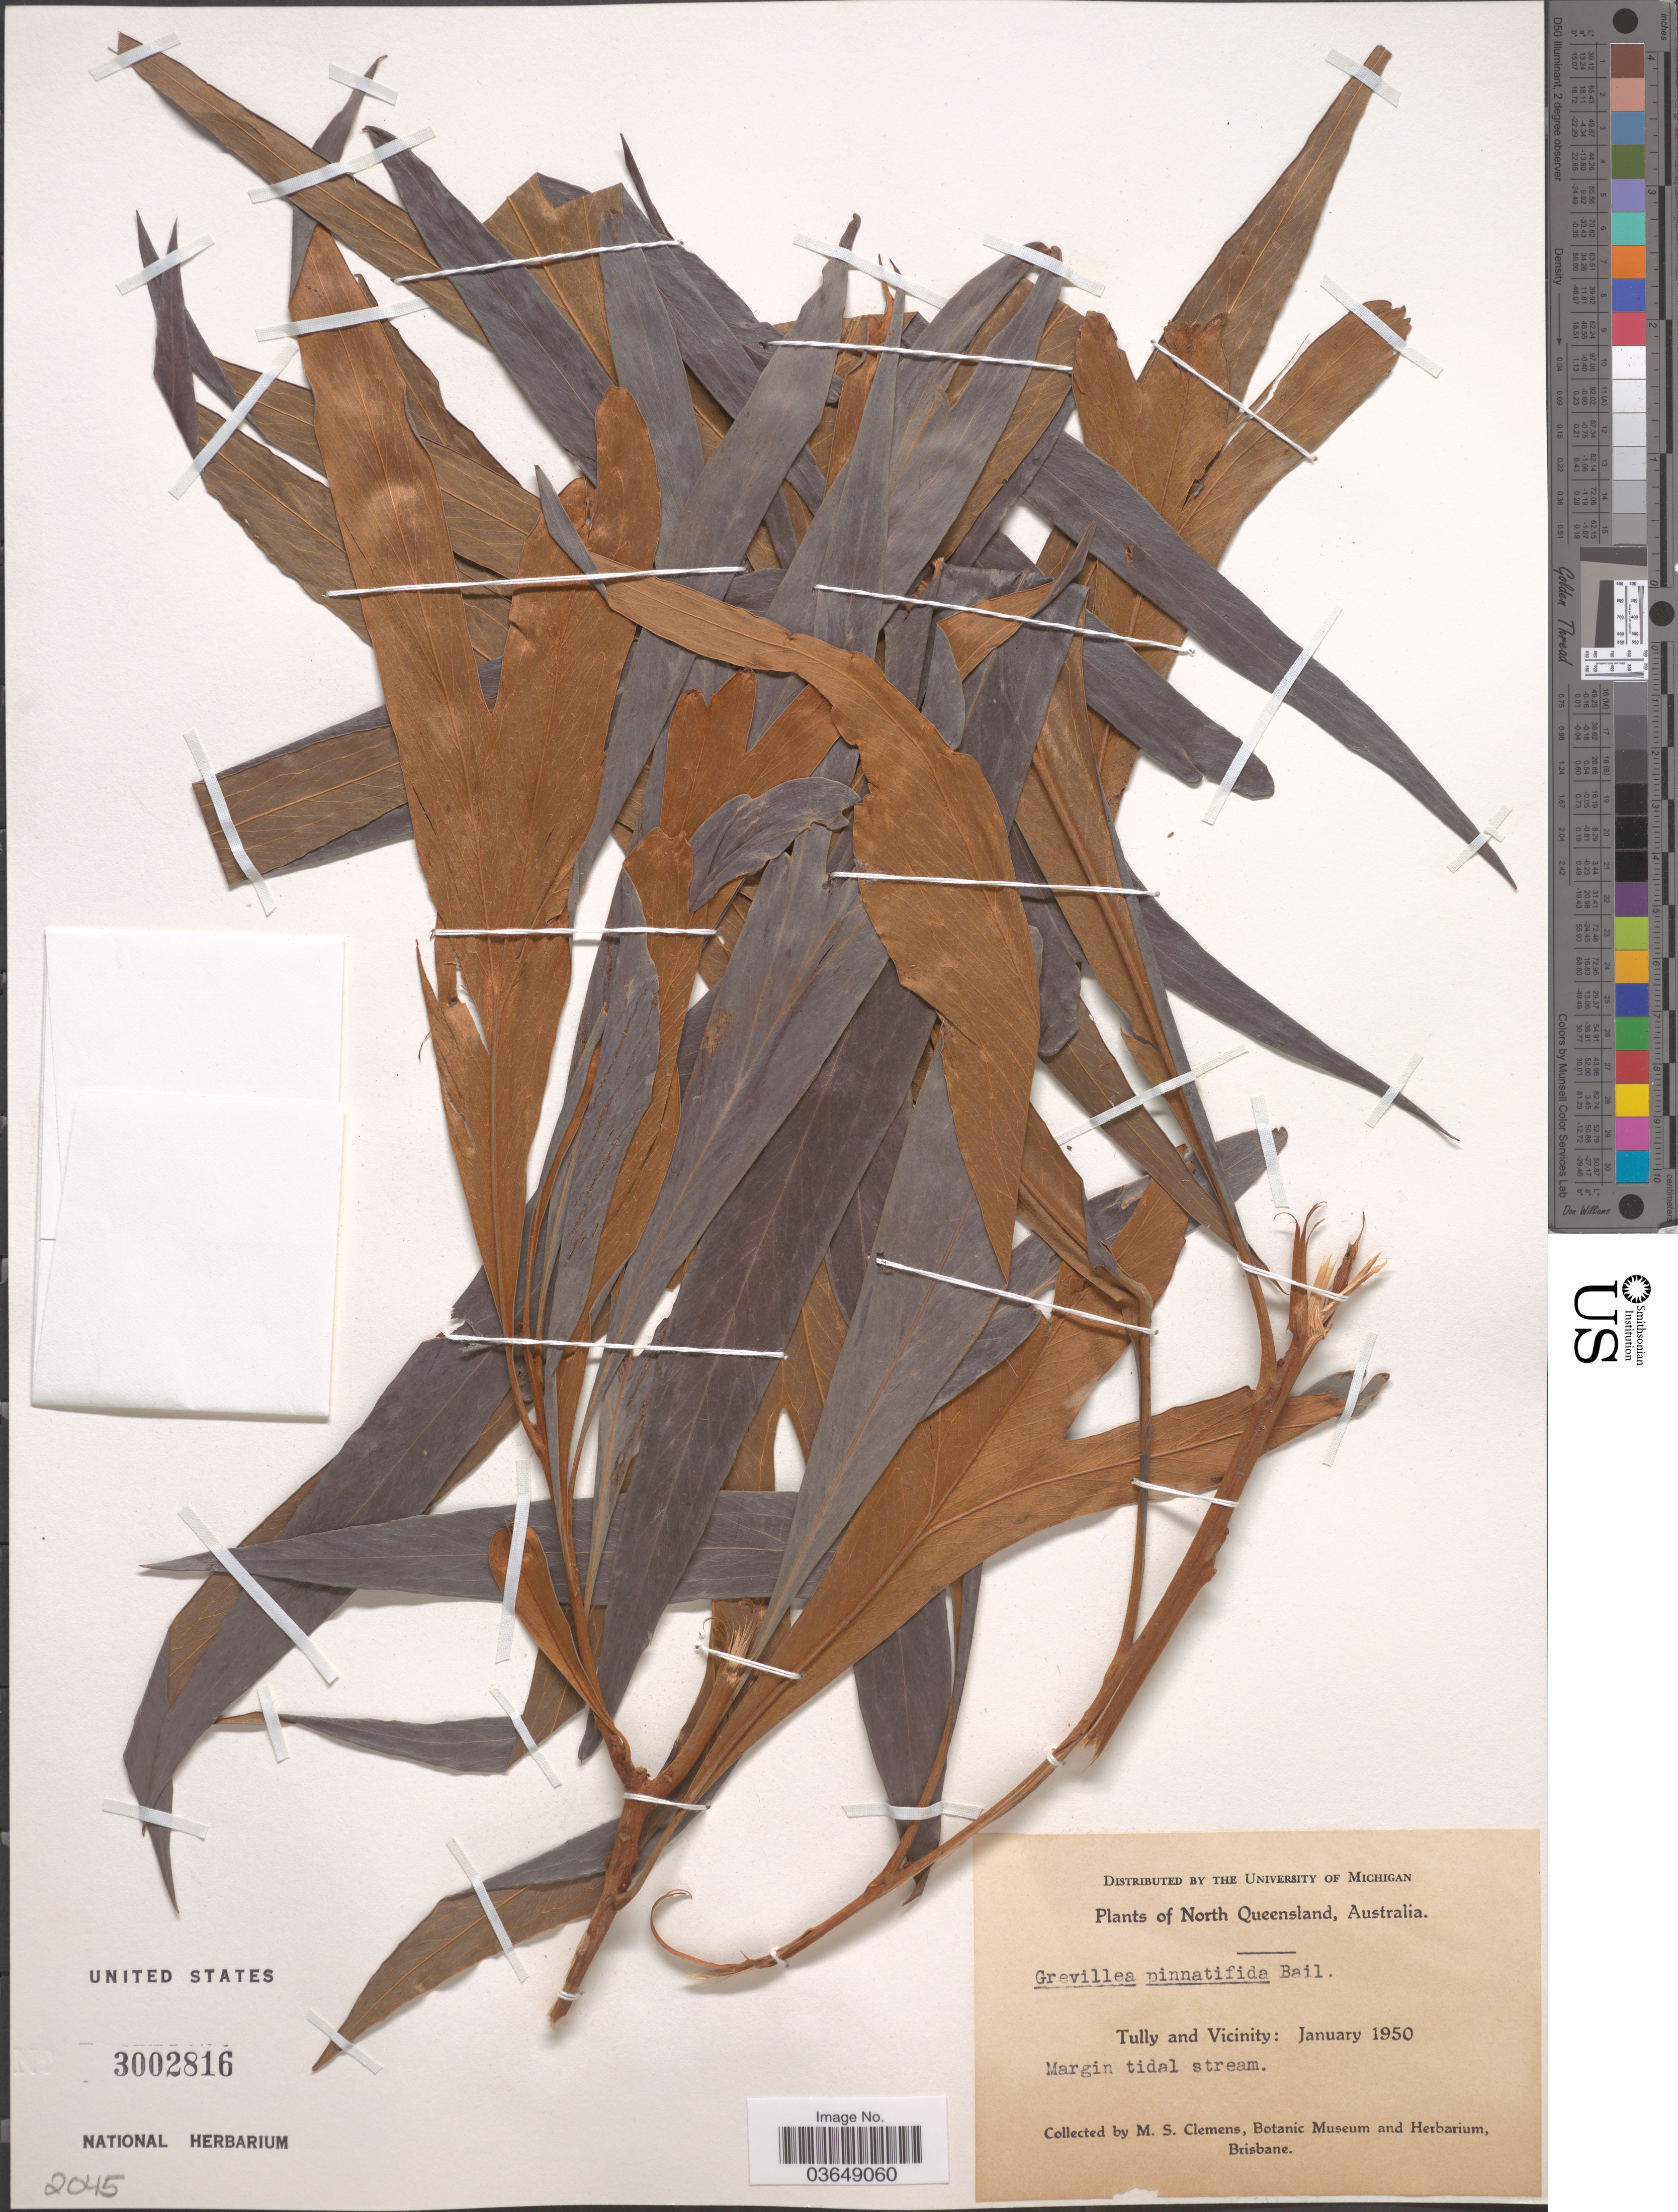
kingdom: Plantae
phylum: Tracheophyta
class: Magnoliopsida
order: Proteales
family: Proteaceae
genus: Grevillea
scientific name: Grevillea pinnatifida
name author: F.M. Bailey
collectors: M. S. Clemens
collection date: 1950-01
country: Australia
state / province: Queensland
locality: North Queensland. Tully and Vicinity.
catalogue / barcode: US 3002816